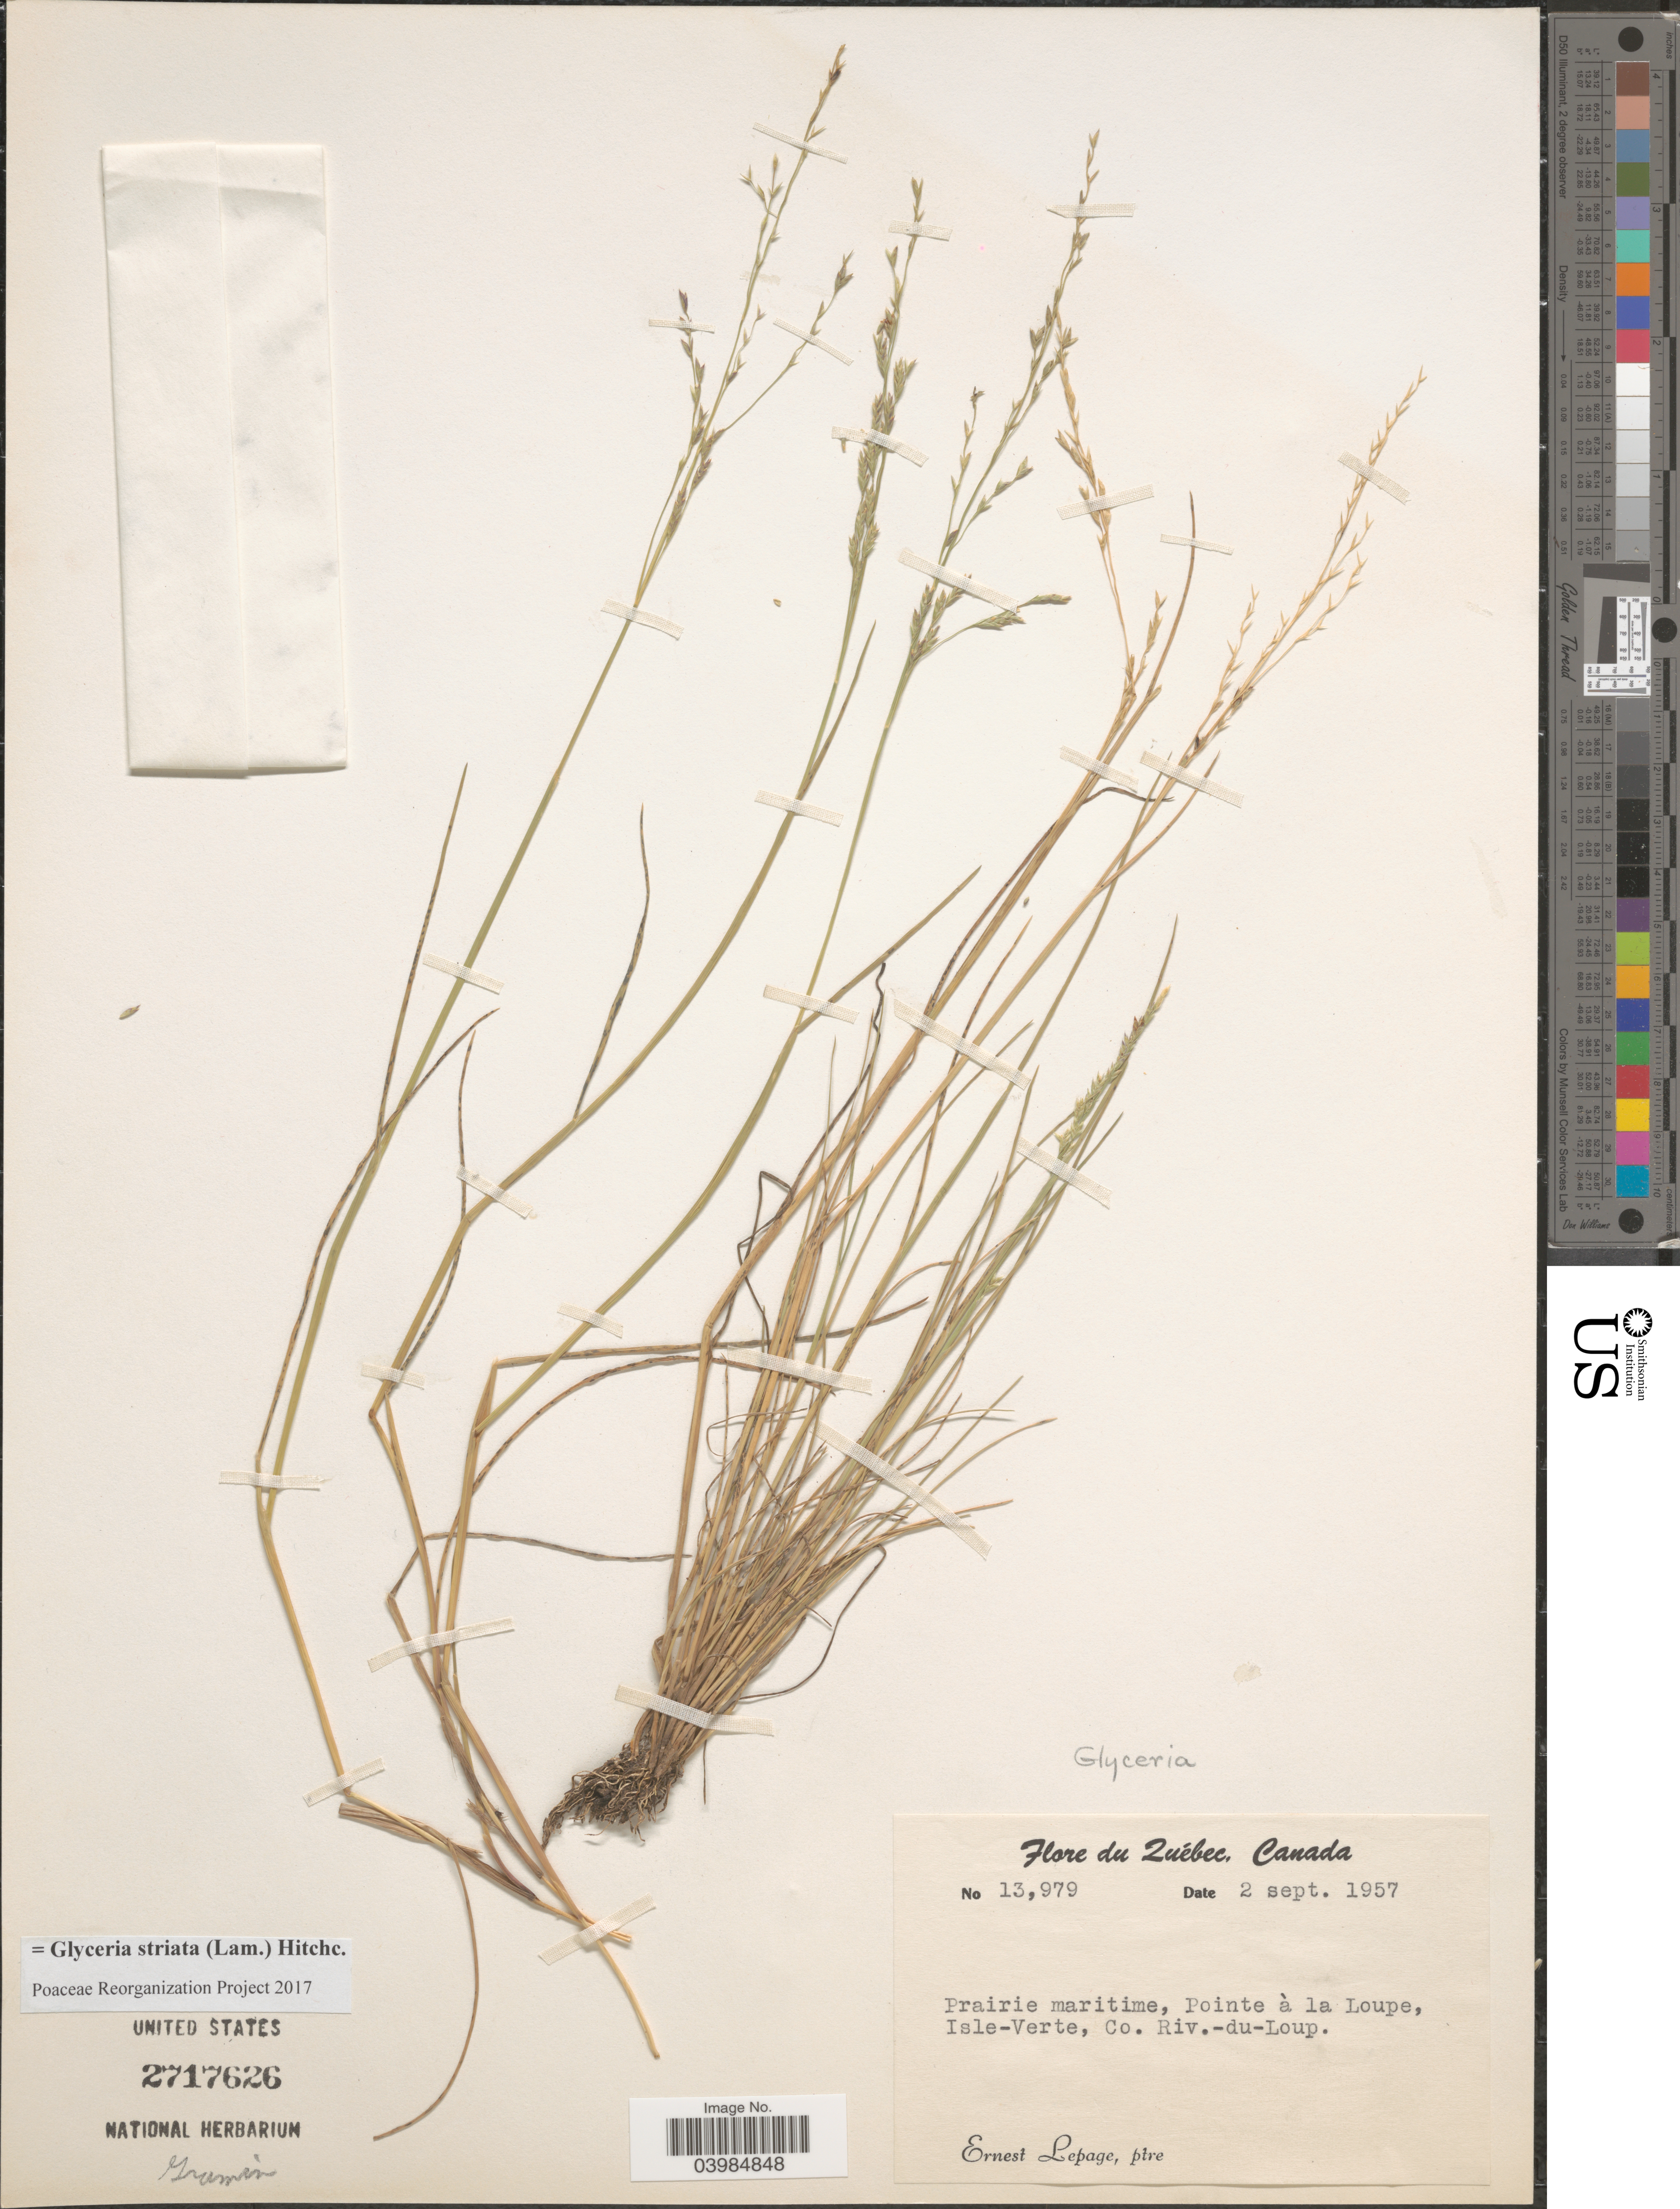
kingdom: Plantae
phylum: Tracheophyta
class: Liliopsida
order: Poales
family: Poaceae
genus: Glyceria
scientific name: Glyceria striata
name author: (Lam.) Hitchc.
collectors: E. Lepage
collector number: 13979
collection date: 1957-09-02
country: Canada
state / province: Quebec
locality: Prairie maritime, Pointe à La Loupe, Isle-Verte, Co. Riv.-du-Loup.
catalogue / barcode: US 2717626